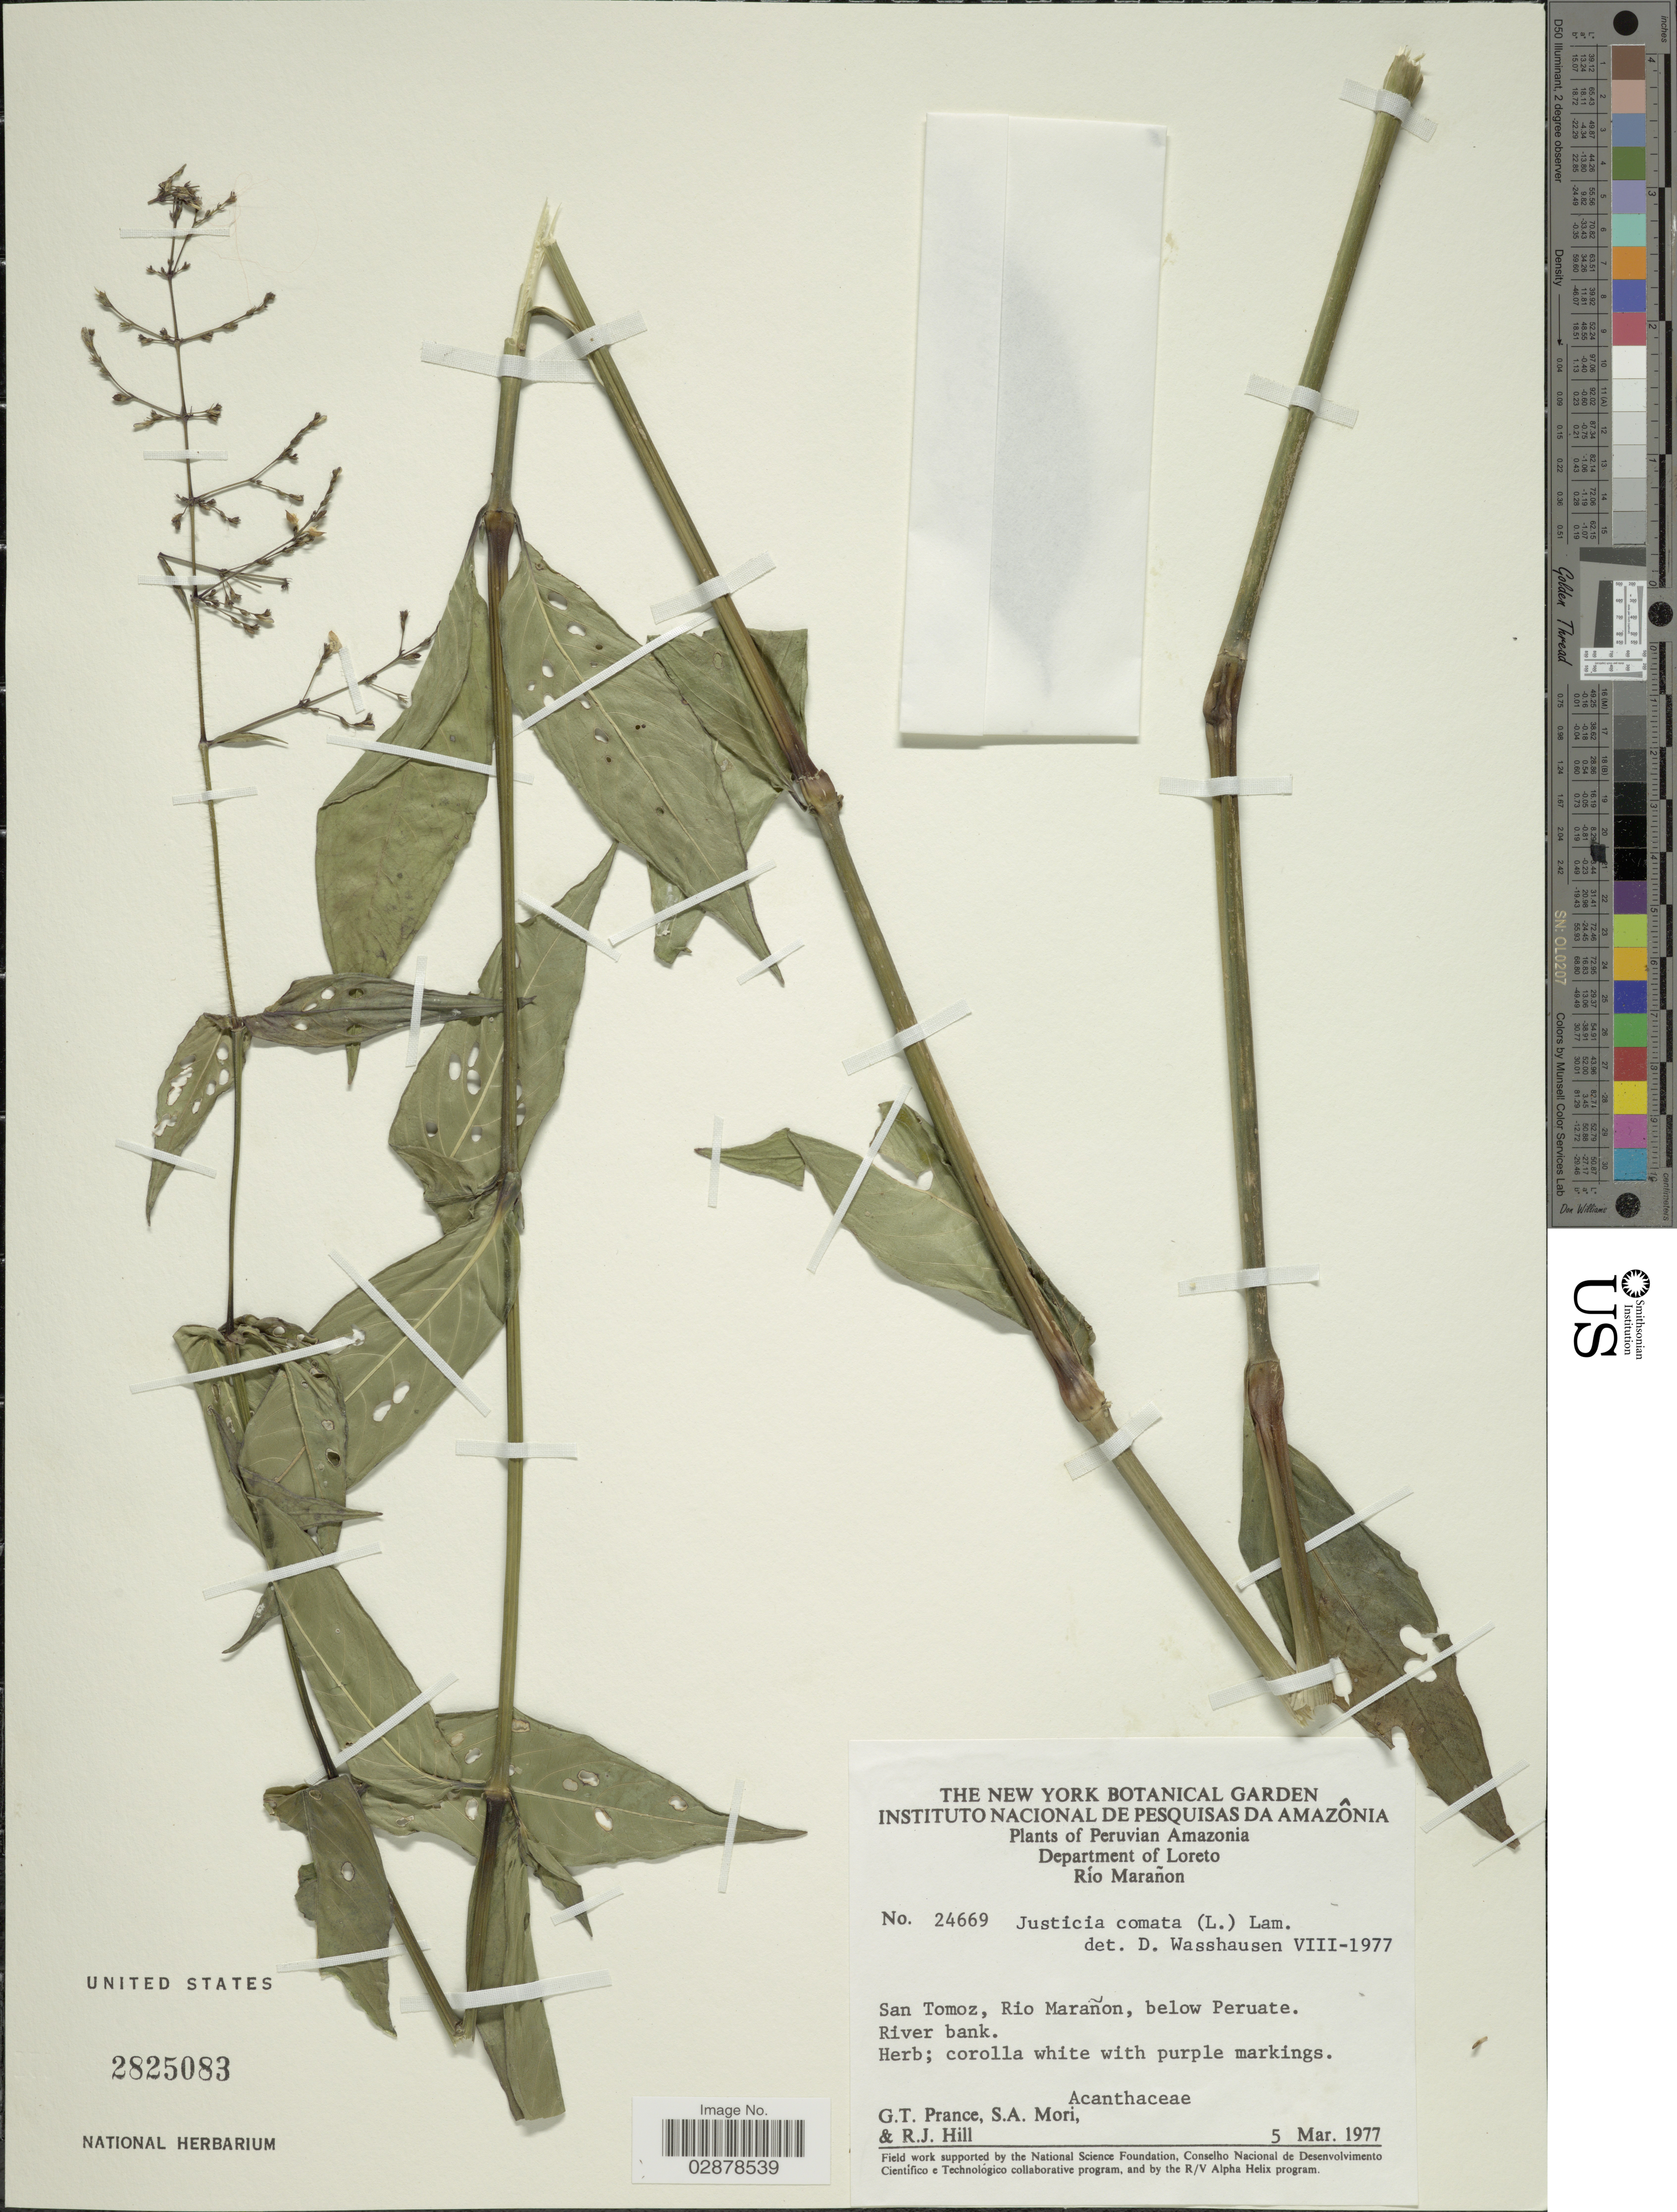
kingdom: Plantae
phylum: Tracheophyta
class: Magnoliopsida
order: Lamiales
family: Acanthaceae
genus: Justicia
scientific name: Justicia comata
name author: (L.) Lam.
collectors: G. T. Prance, S. Mori & R. J. Hill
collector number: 24669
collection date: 1977-03-05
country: Peru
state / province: Loreto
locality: Department of Loreto. Río Marañon. San Tomoz, Rio Marañon, below Peruate.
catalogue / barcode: US 2825083